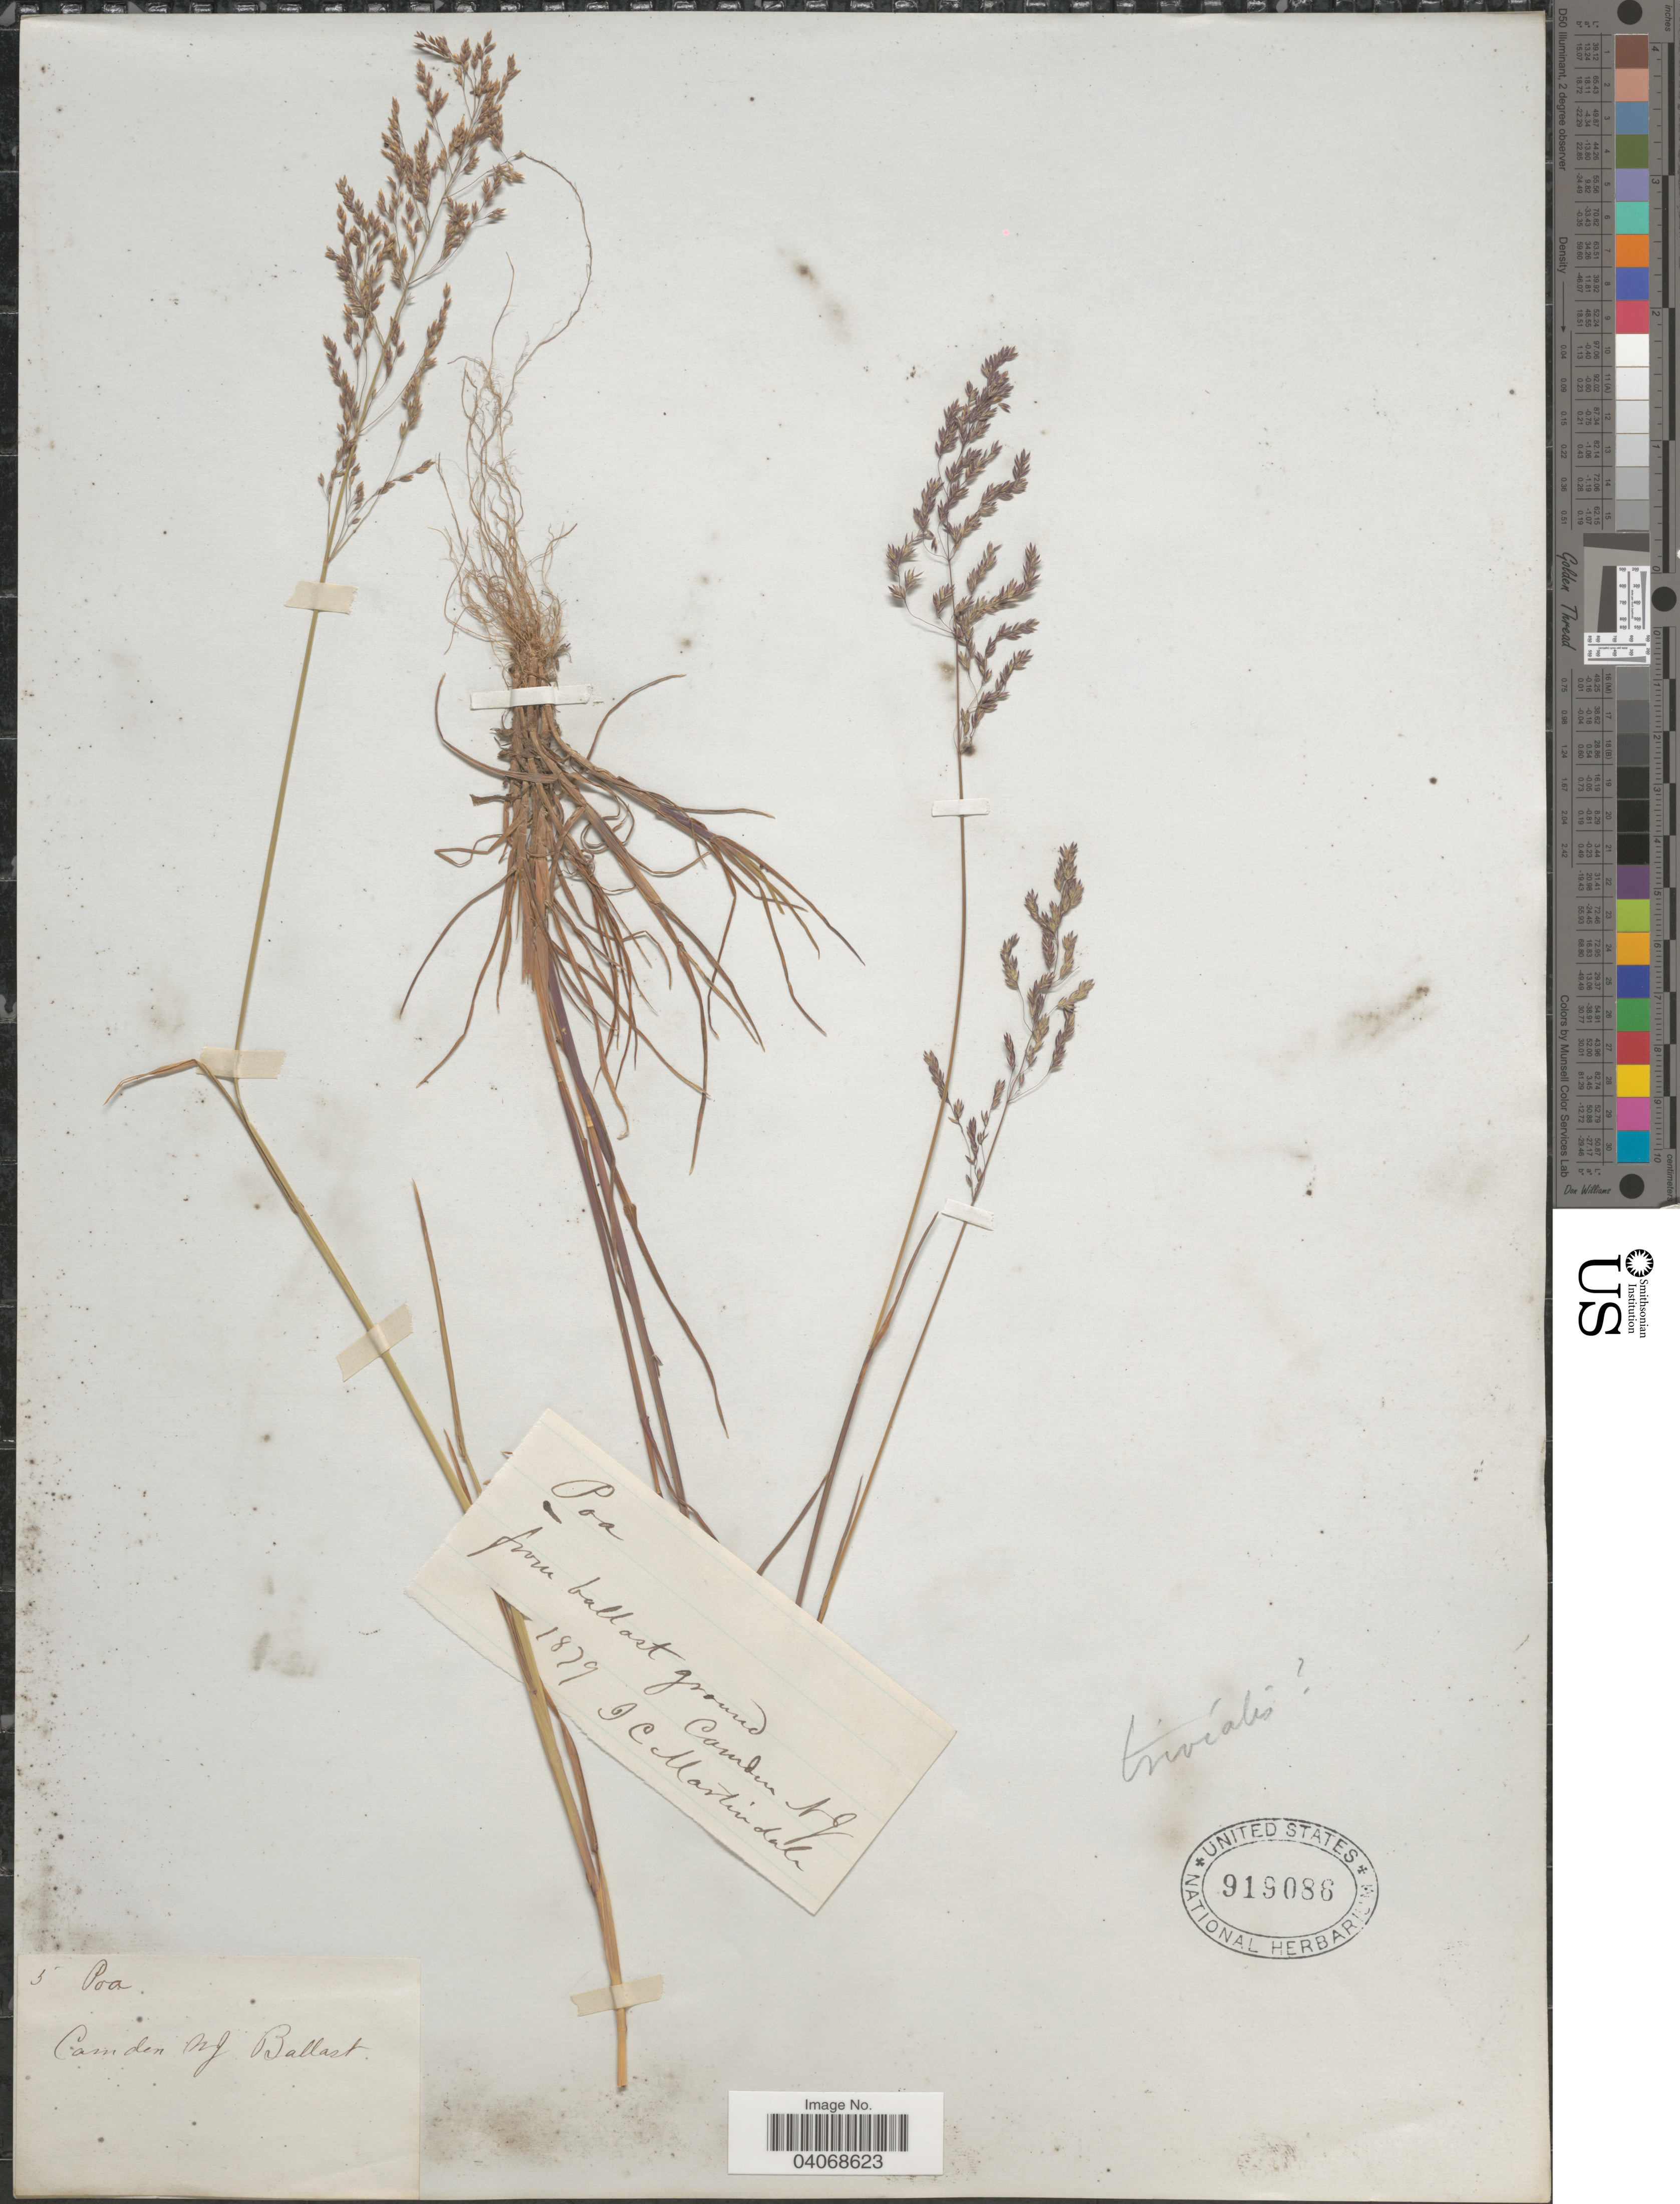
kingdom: Plantae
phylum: Tracheophyta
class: Liliopsida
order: Poales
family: Poaceae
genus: Poa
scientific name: Poa trivialis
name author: L.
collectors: J. Martindale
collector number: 5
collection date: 1879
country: United States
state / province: New Jersey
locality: From ballast ground. Camden.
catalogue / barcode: US 919086